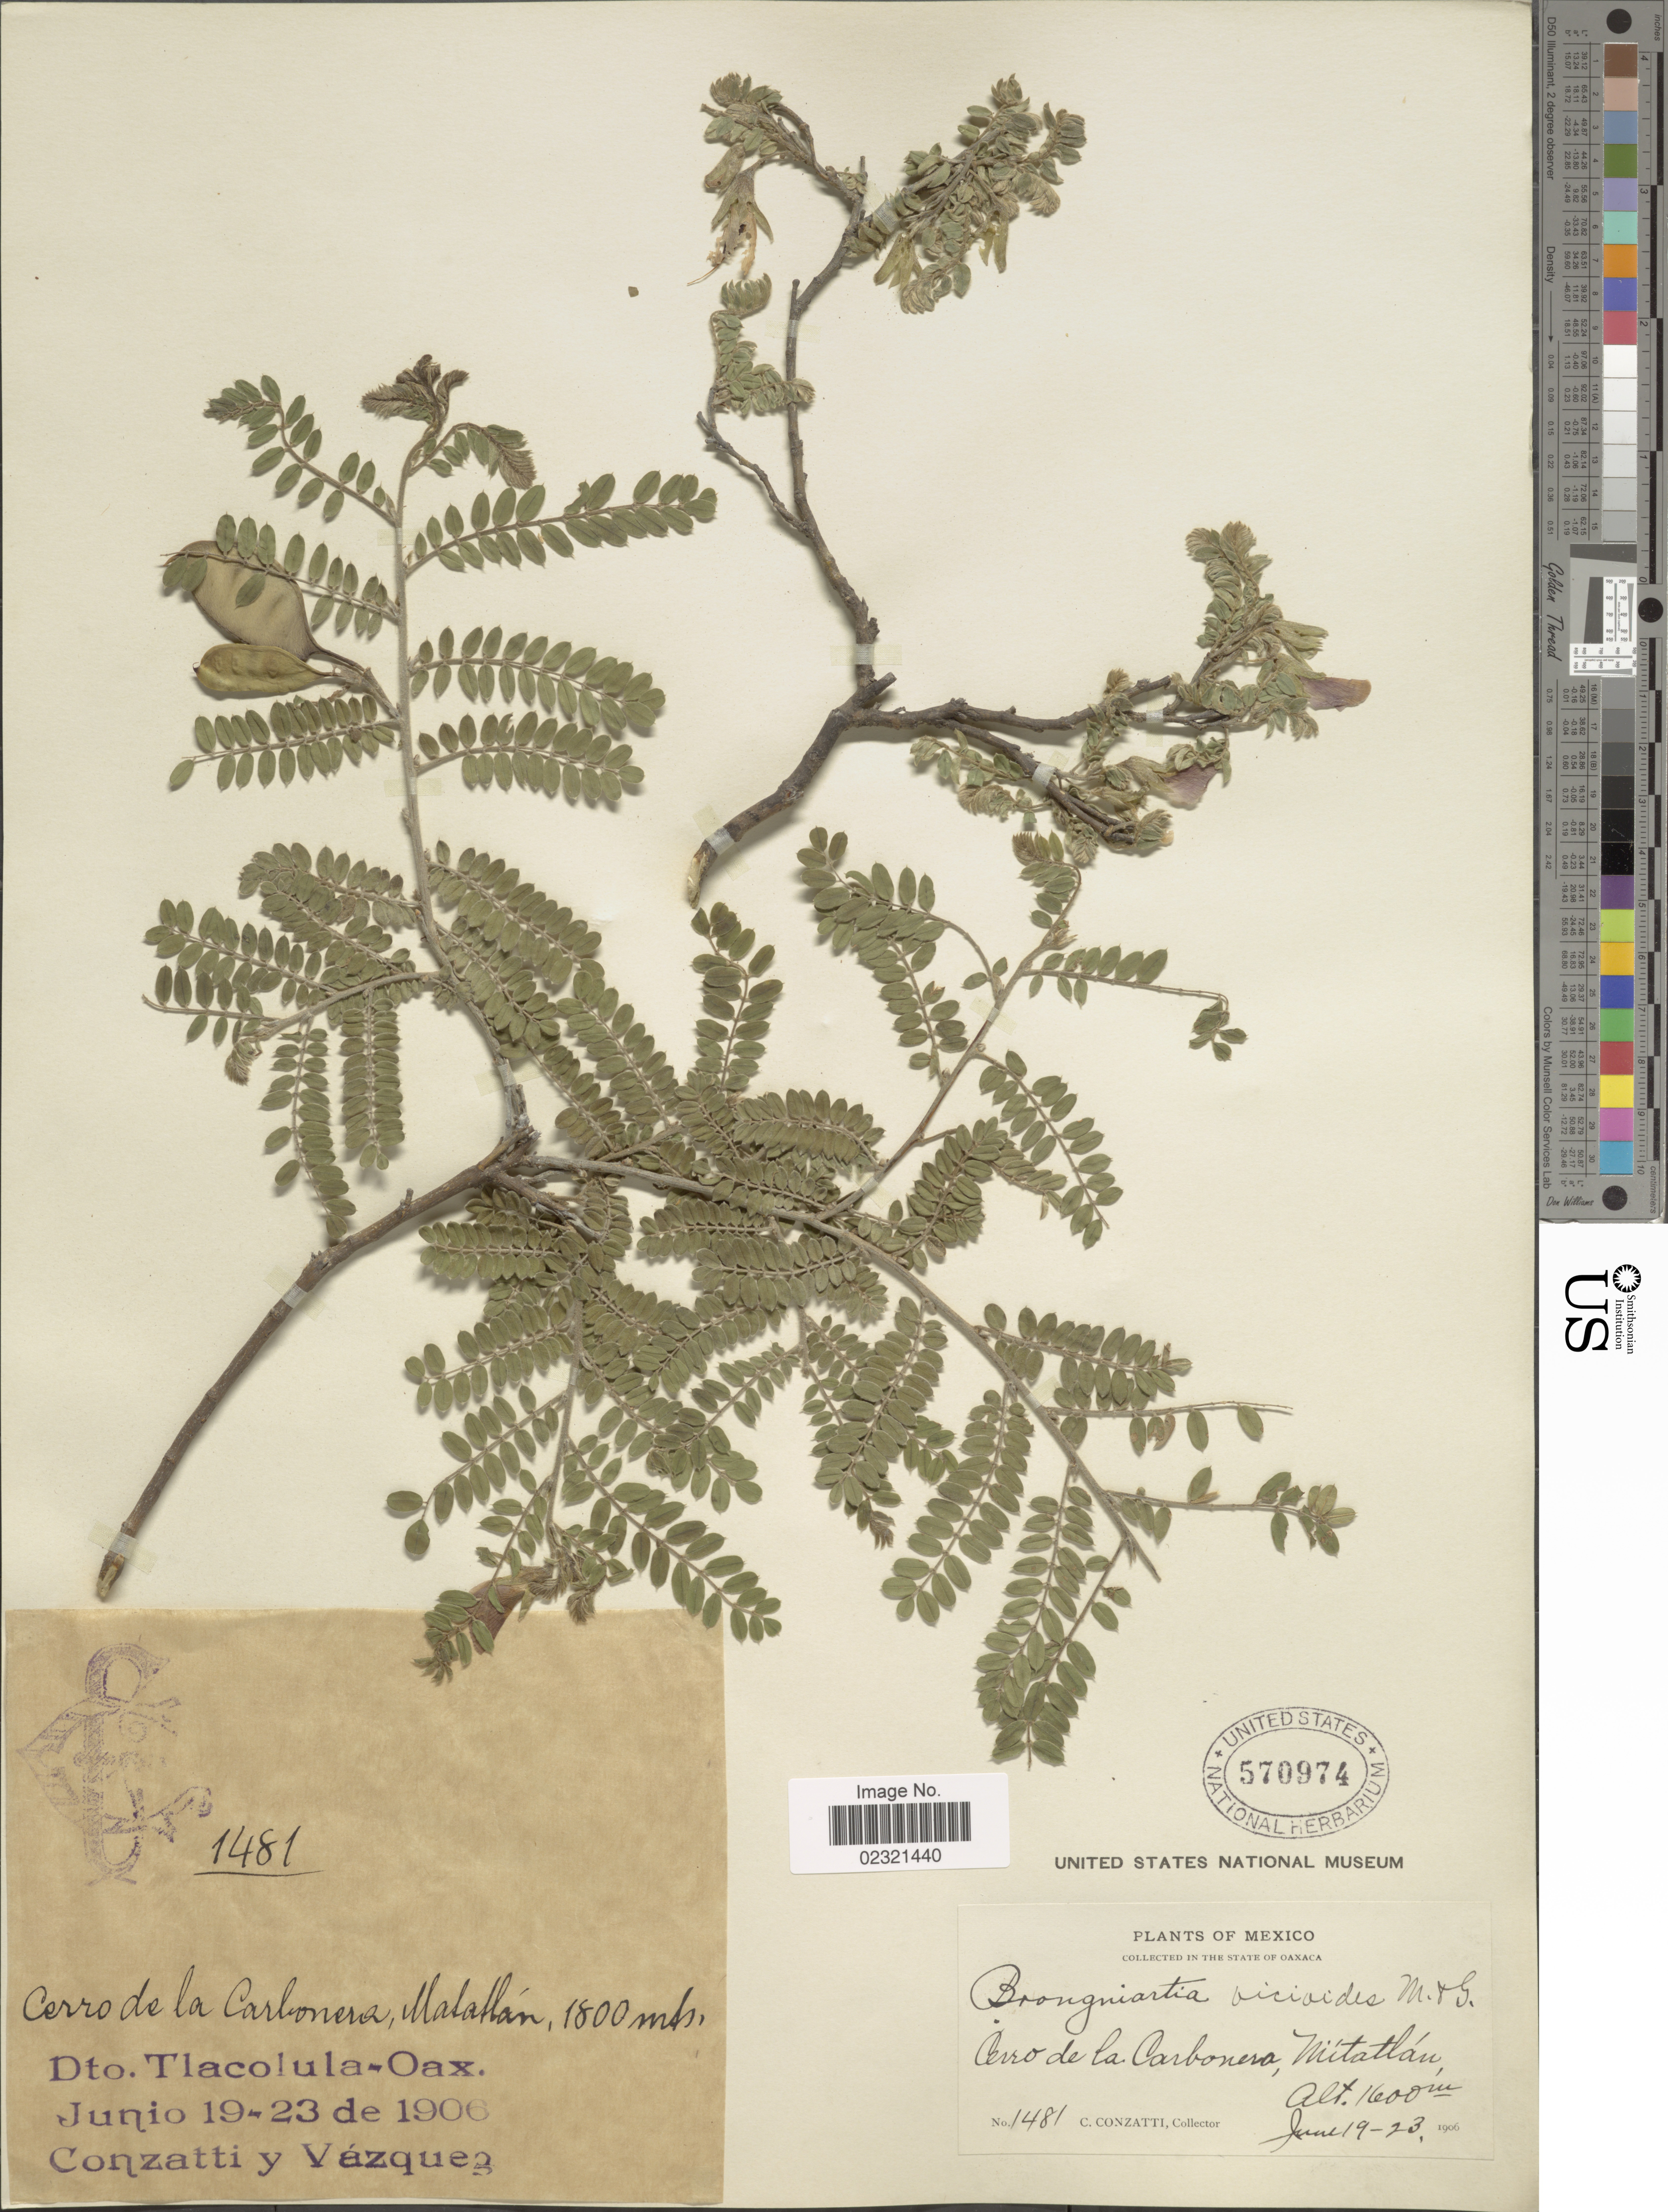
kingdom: Plantae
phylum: Tracheophyta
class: Magnoliopsida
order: Fabales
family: Fabaceae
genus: Brongniartia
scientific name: Brongniartia vicioides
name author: M. Martens & Galeotti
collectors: C. Conzatti & Vazquez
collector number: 1481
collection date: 1906-06-19/1906-06-23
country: Mexico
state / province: Oaxaca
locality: Cerro de la Carbonera, Mitatlau. Dto. Tlacolula-Oax.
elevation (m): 1600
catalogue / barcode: US 570974